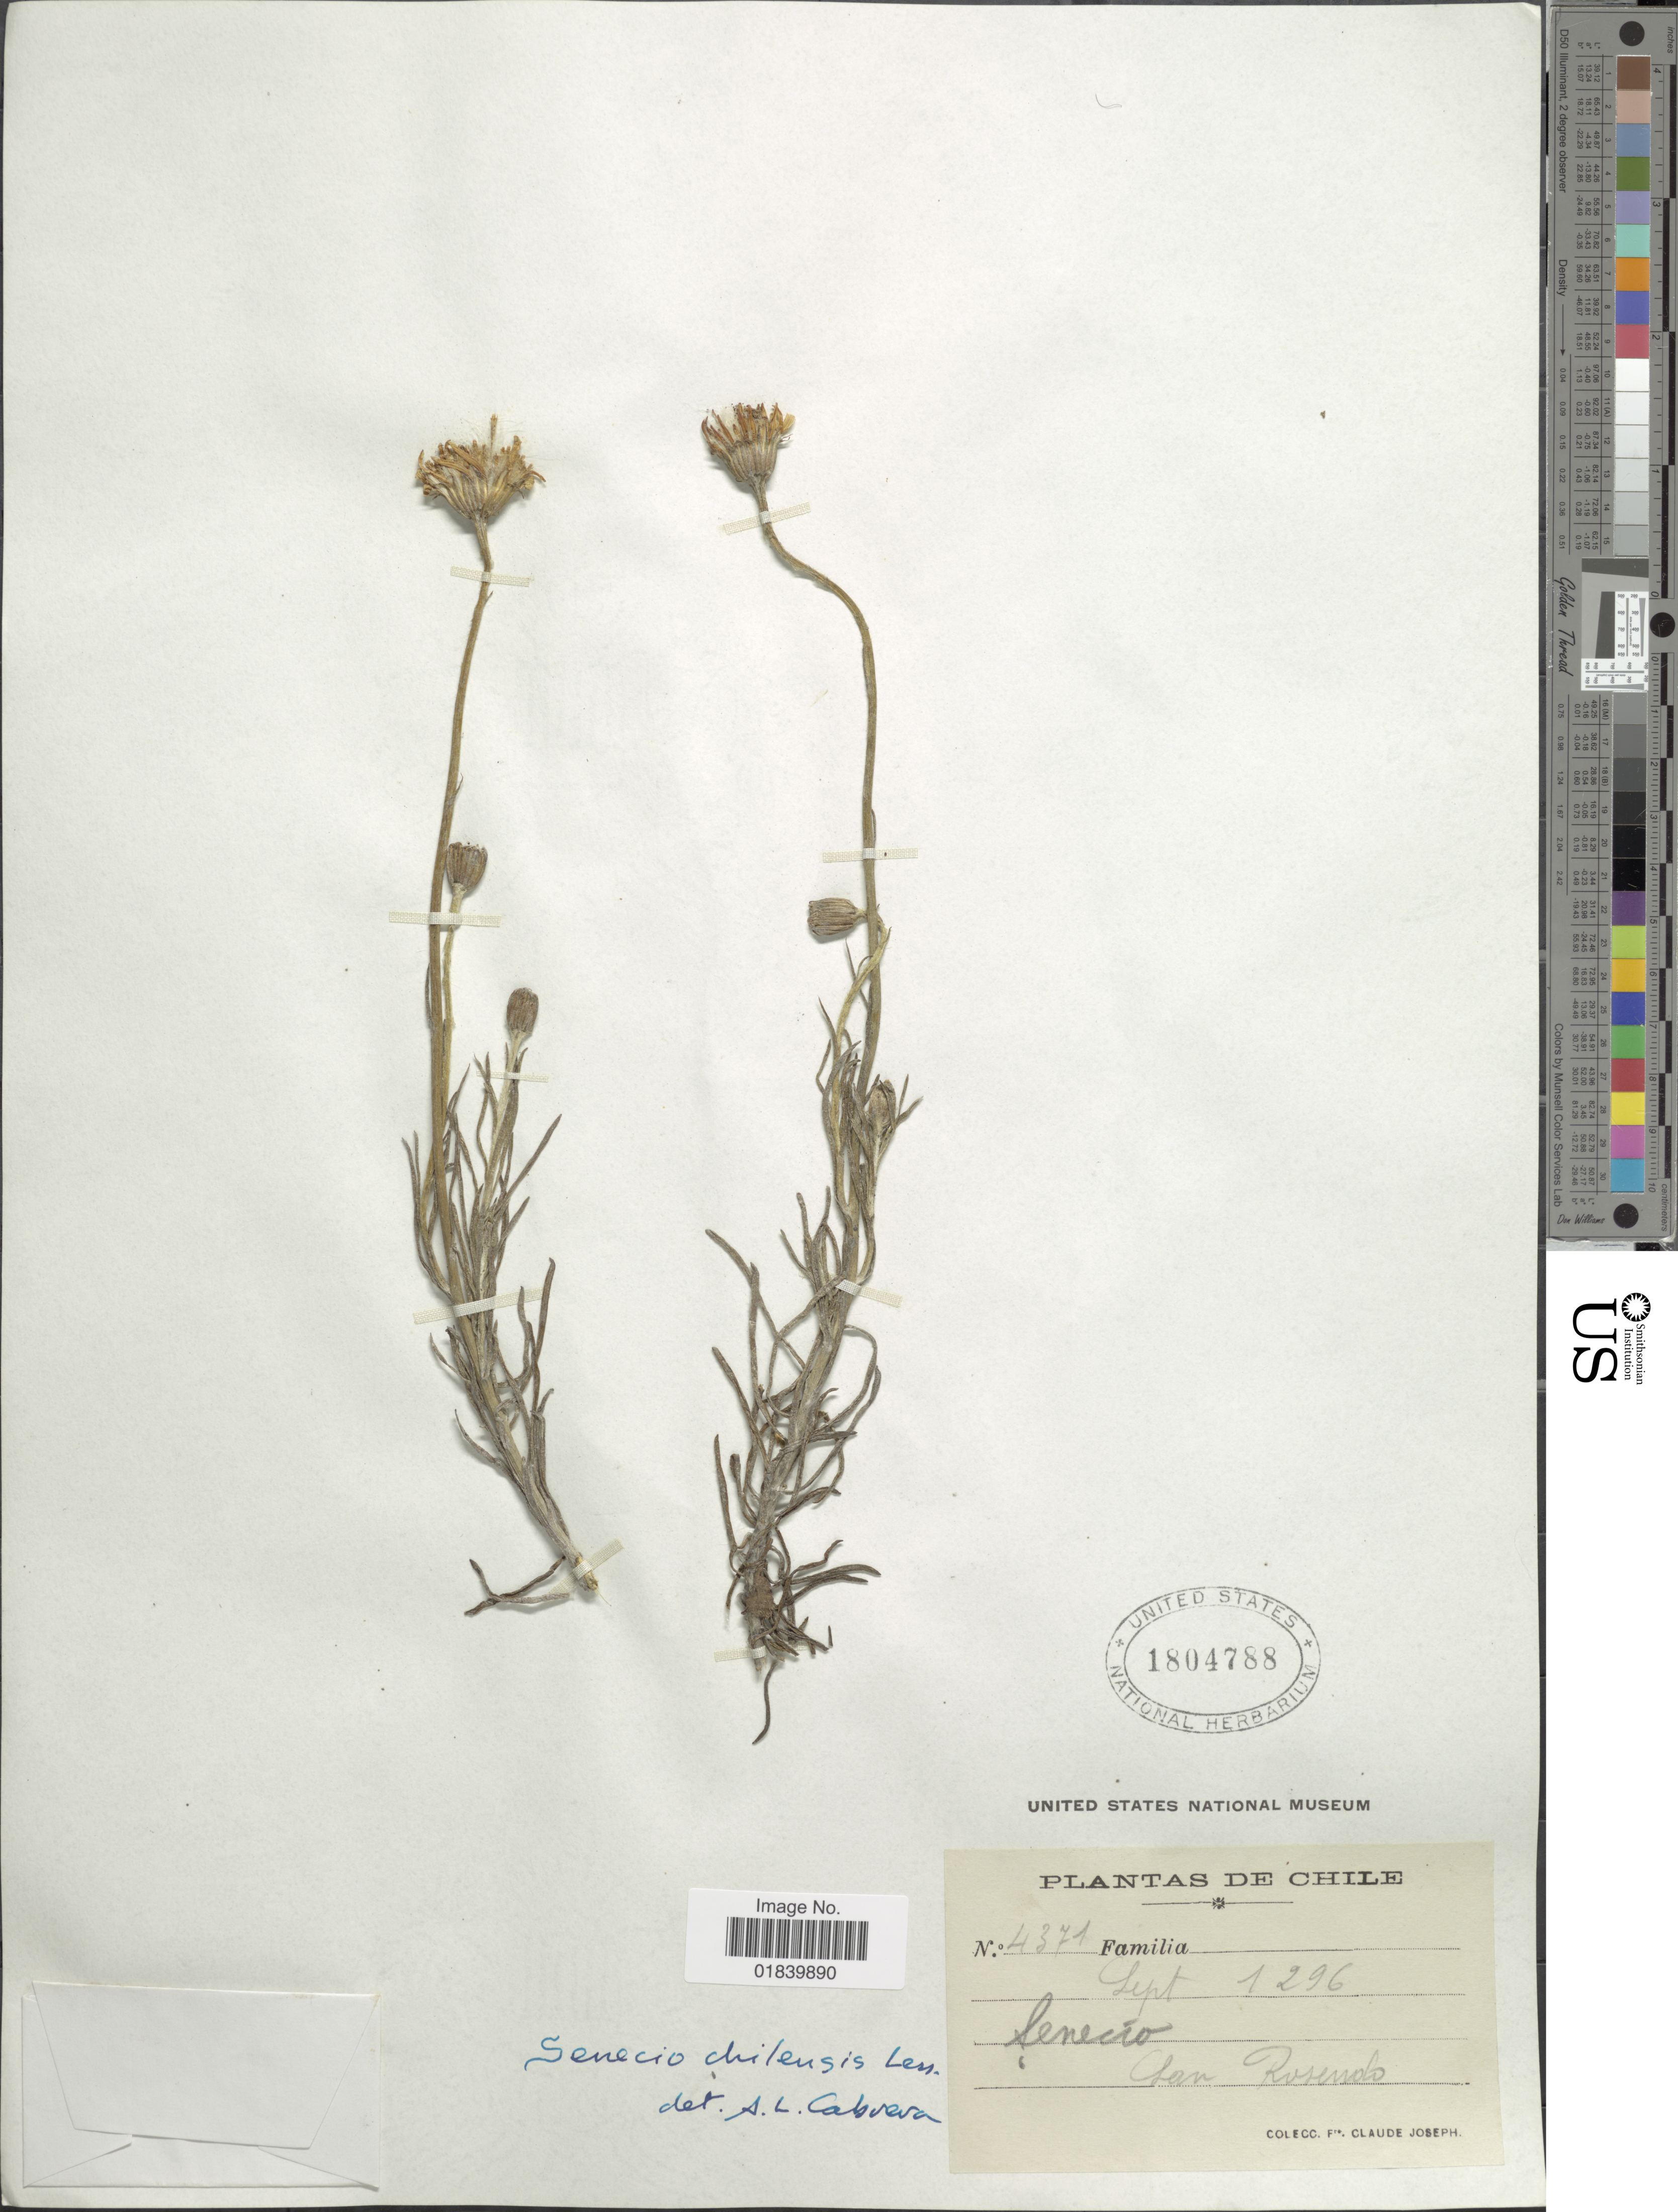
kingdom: Plantae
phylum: Tracheophyta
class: Magnoliopsida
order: Asterales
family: Asteraceae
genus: Senecio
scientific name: Senecio chilensis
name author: Less.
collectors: Bro. Claude-Joseph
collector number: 4371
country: Chile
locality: Senecio, San Rosendo.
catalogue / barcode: US 1804788